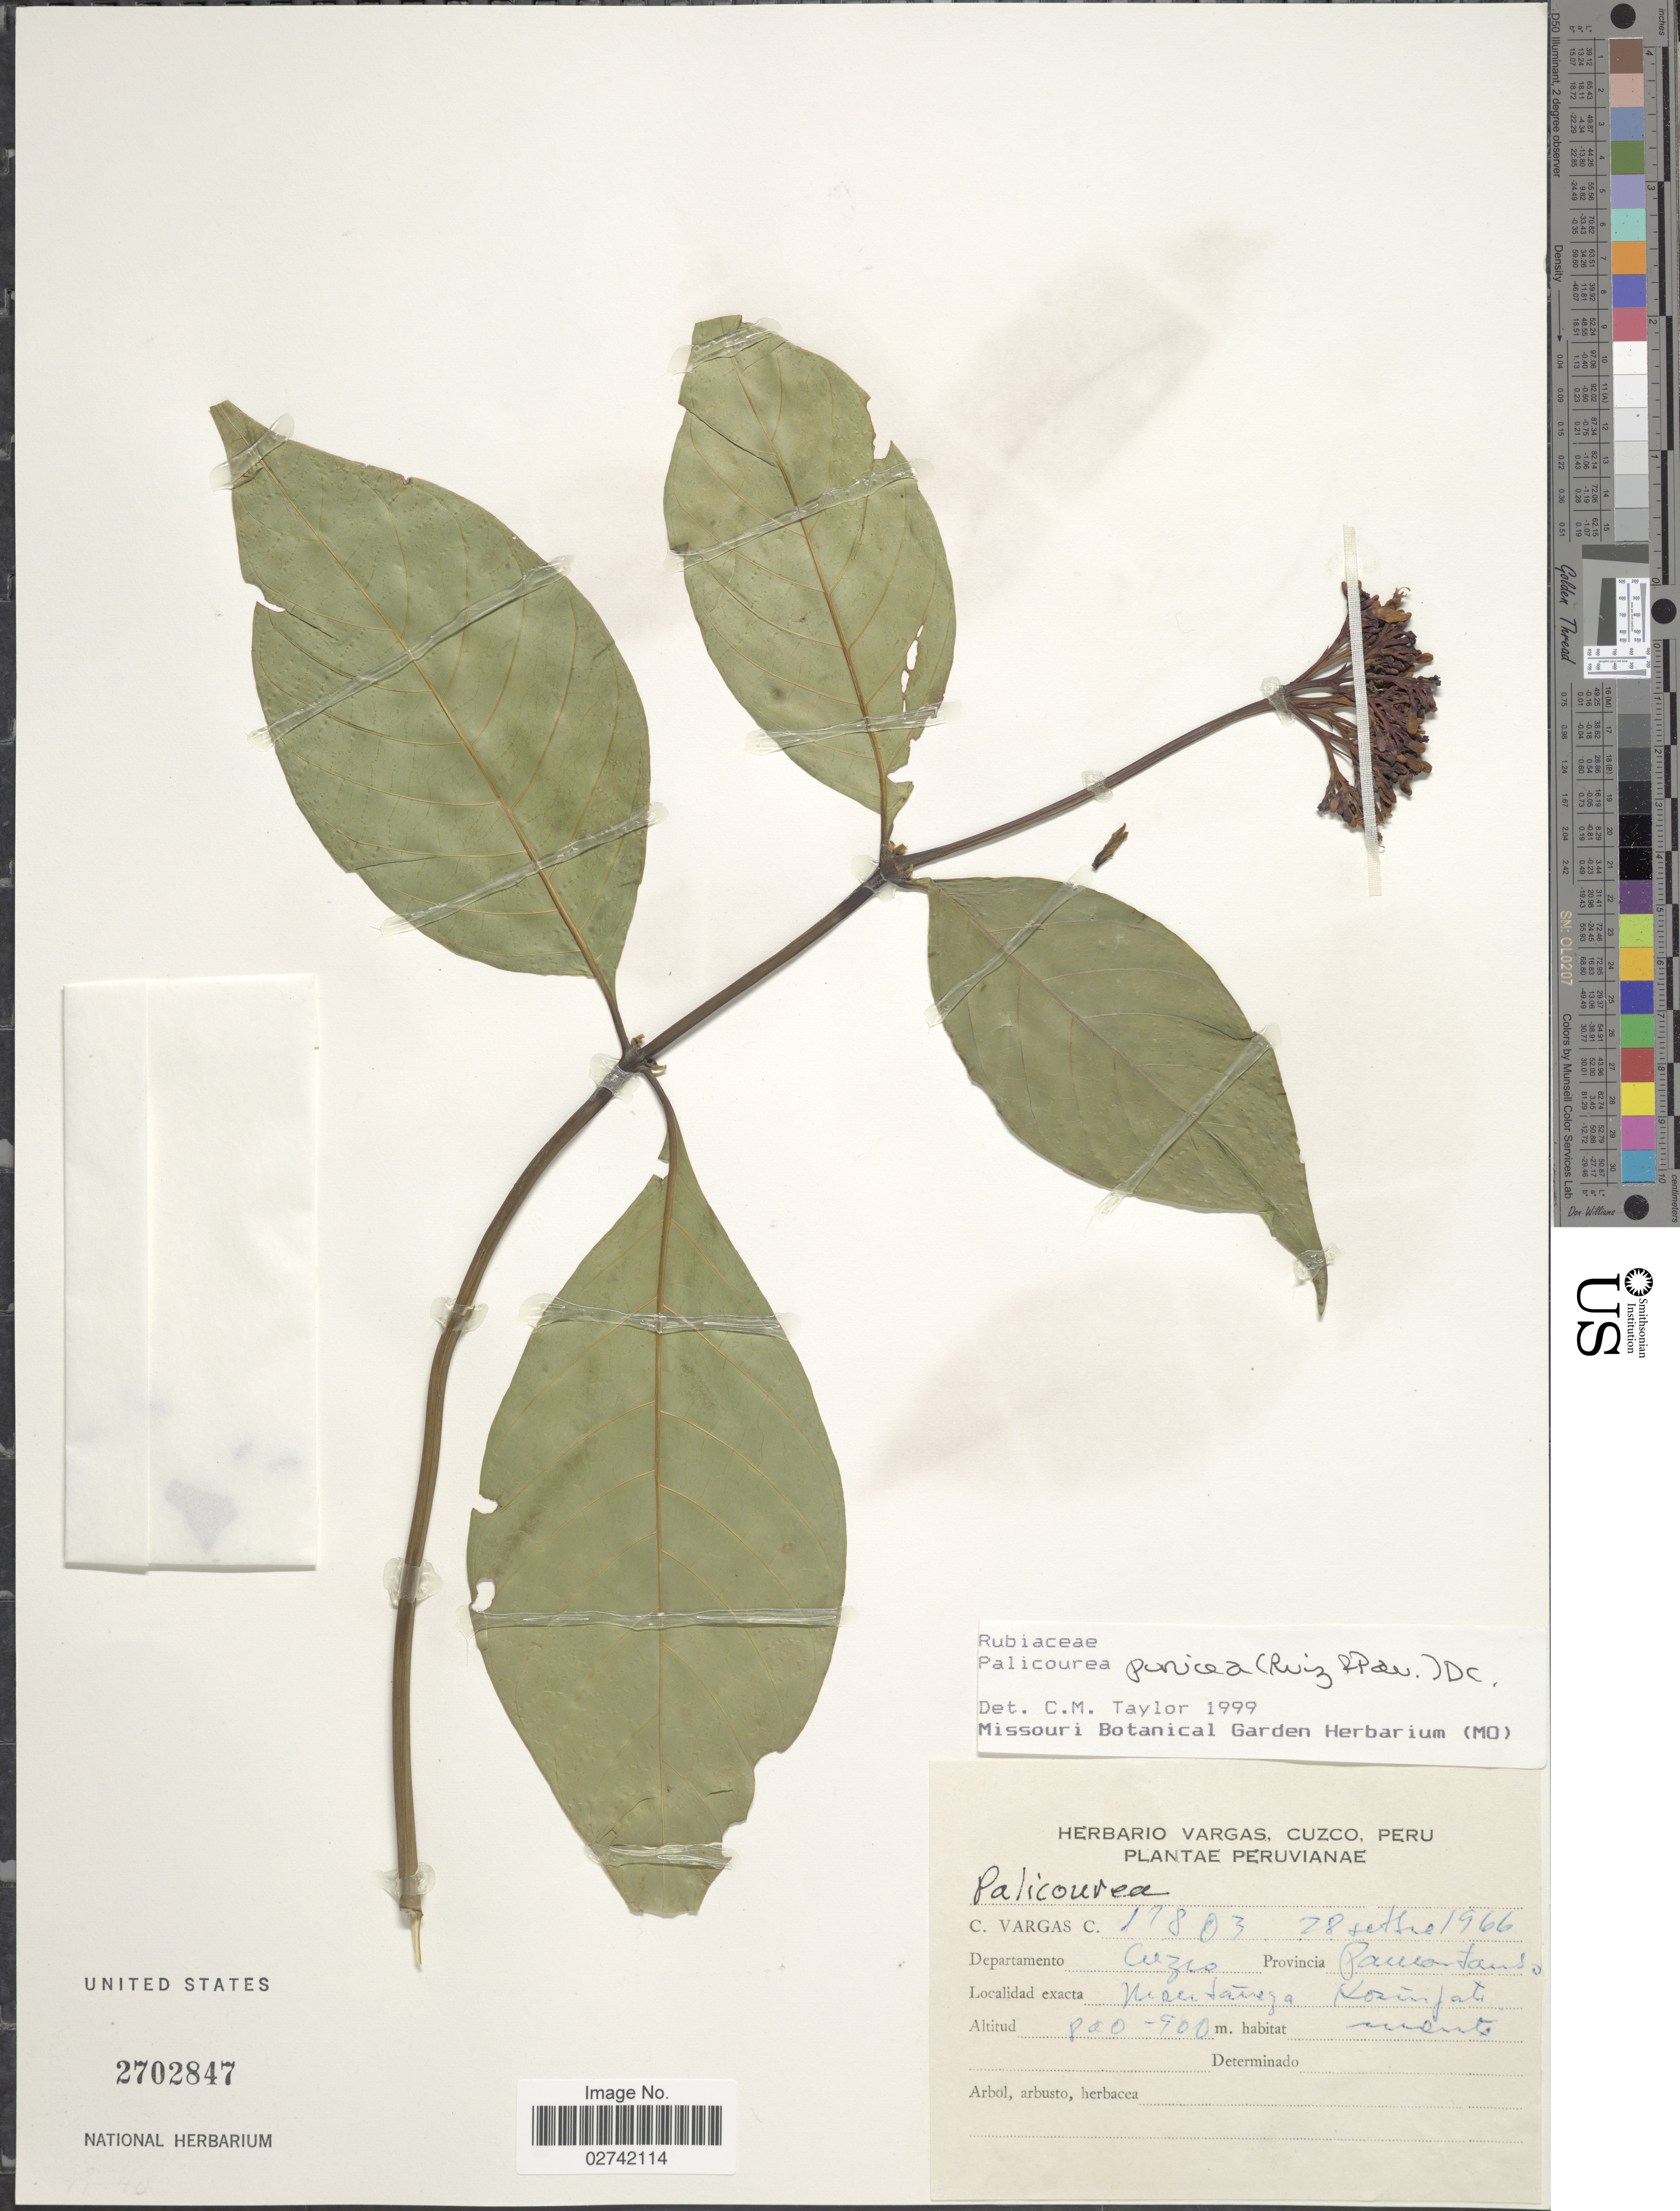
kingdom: Plantae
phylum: Tracheophyta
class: Magnoliopsida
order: Gentianales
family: Rubiaceae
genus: Palicourea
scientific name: Palicourea punicea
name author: (Ruiz & Pav.) DC.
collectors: C. Vargas Calderón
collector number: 17803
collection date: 1966-09-28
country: Peru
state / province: Cusco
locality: Departamento Cuzco, Provincia Paucartambo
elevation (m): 800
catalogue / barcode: US 2702847